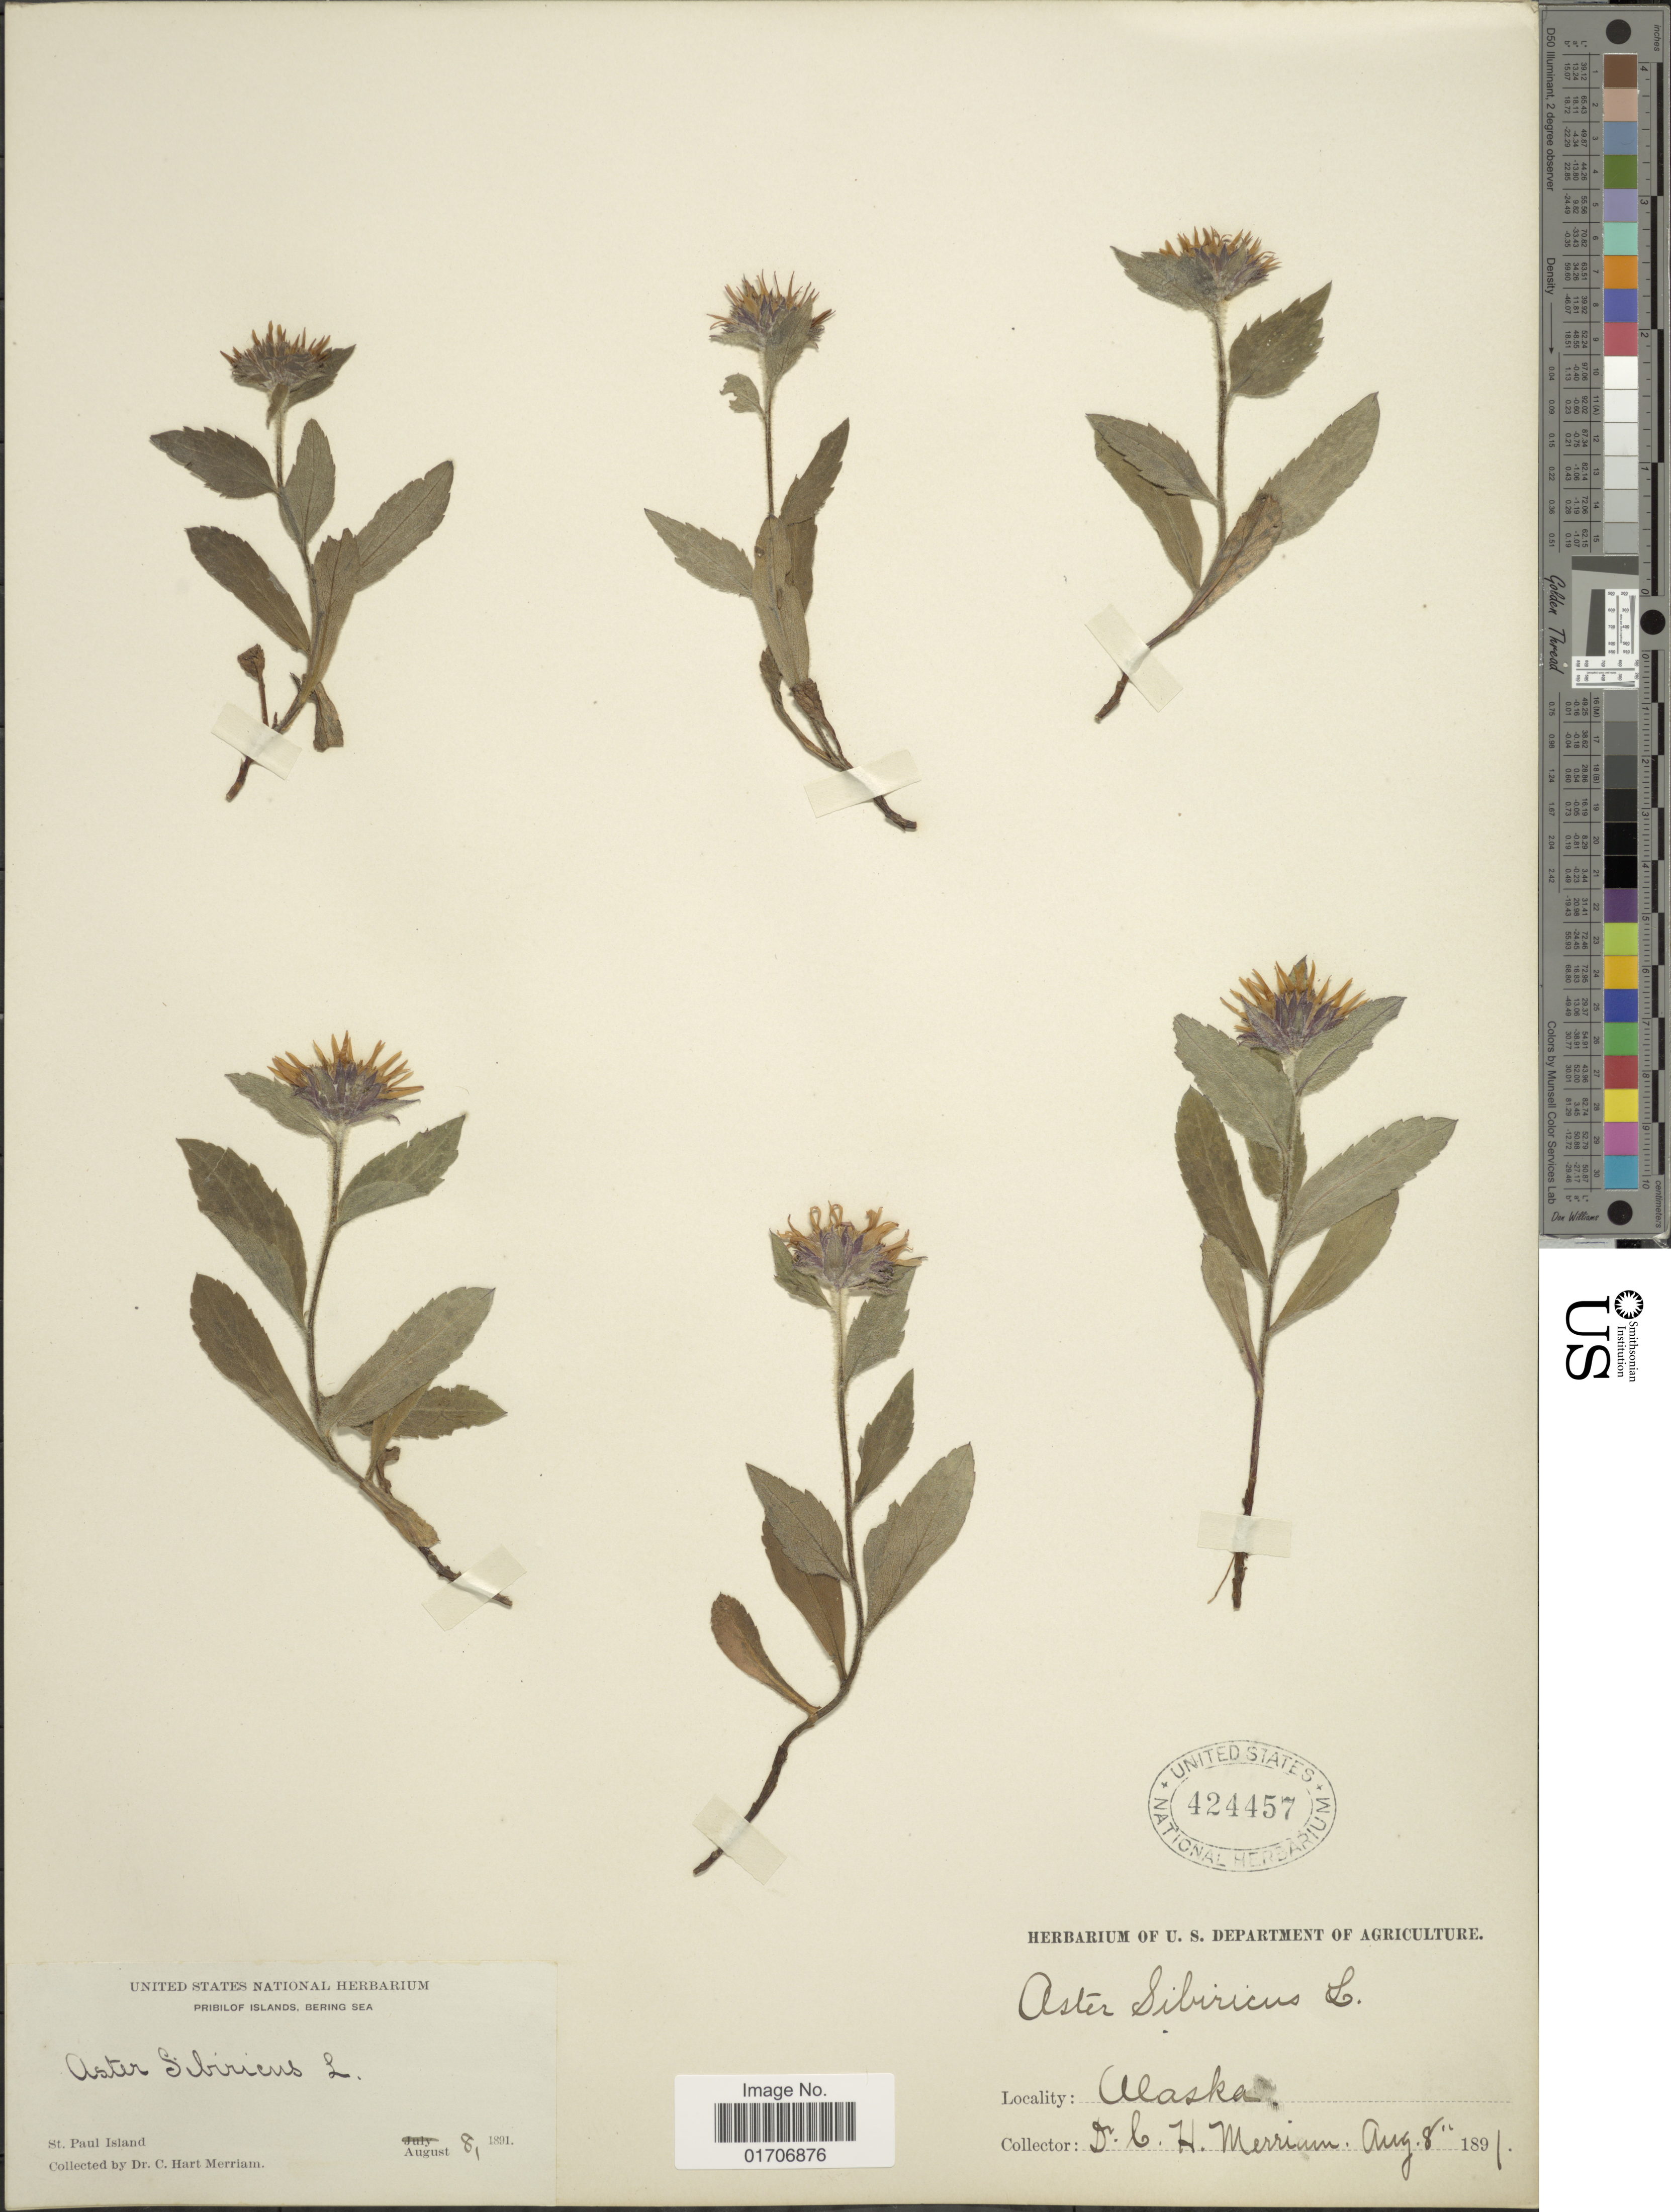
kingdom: Plantae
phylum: Tracheophyta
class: Magnoliopsida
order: Asterales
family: Asteraceae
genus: Eurybia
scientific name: Eurybia sibirica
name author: (L.) G.L. Nesom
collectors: C. Merriam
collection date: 1891-08-08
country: United States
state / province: Alaska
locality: Pribilof Islands, Bering Sea. St. Paul Island.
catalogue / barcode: US 424457